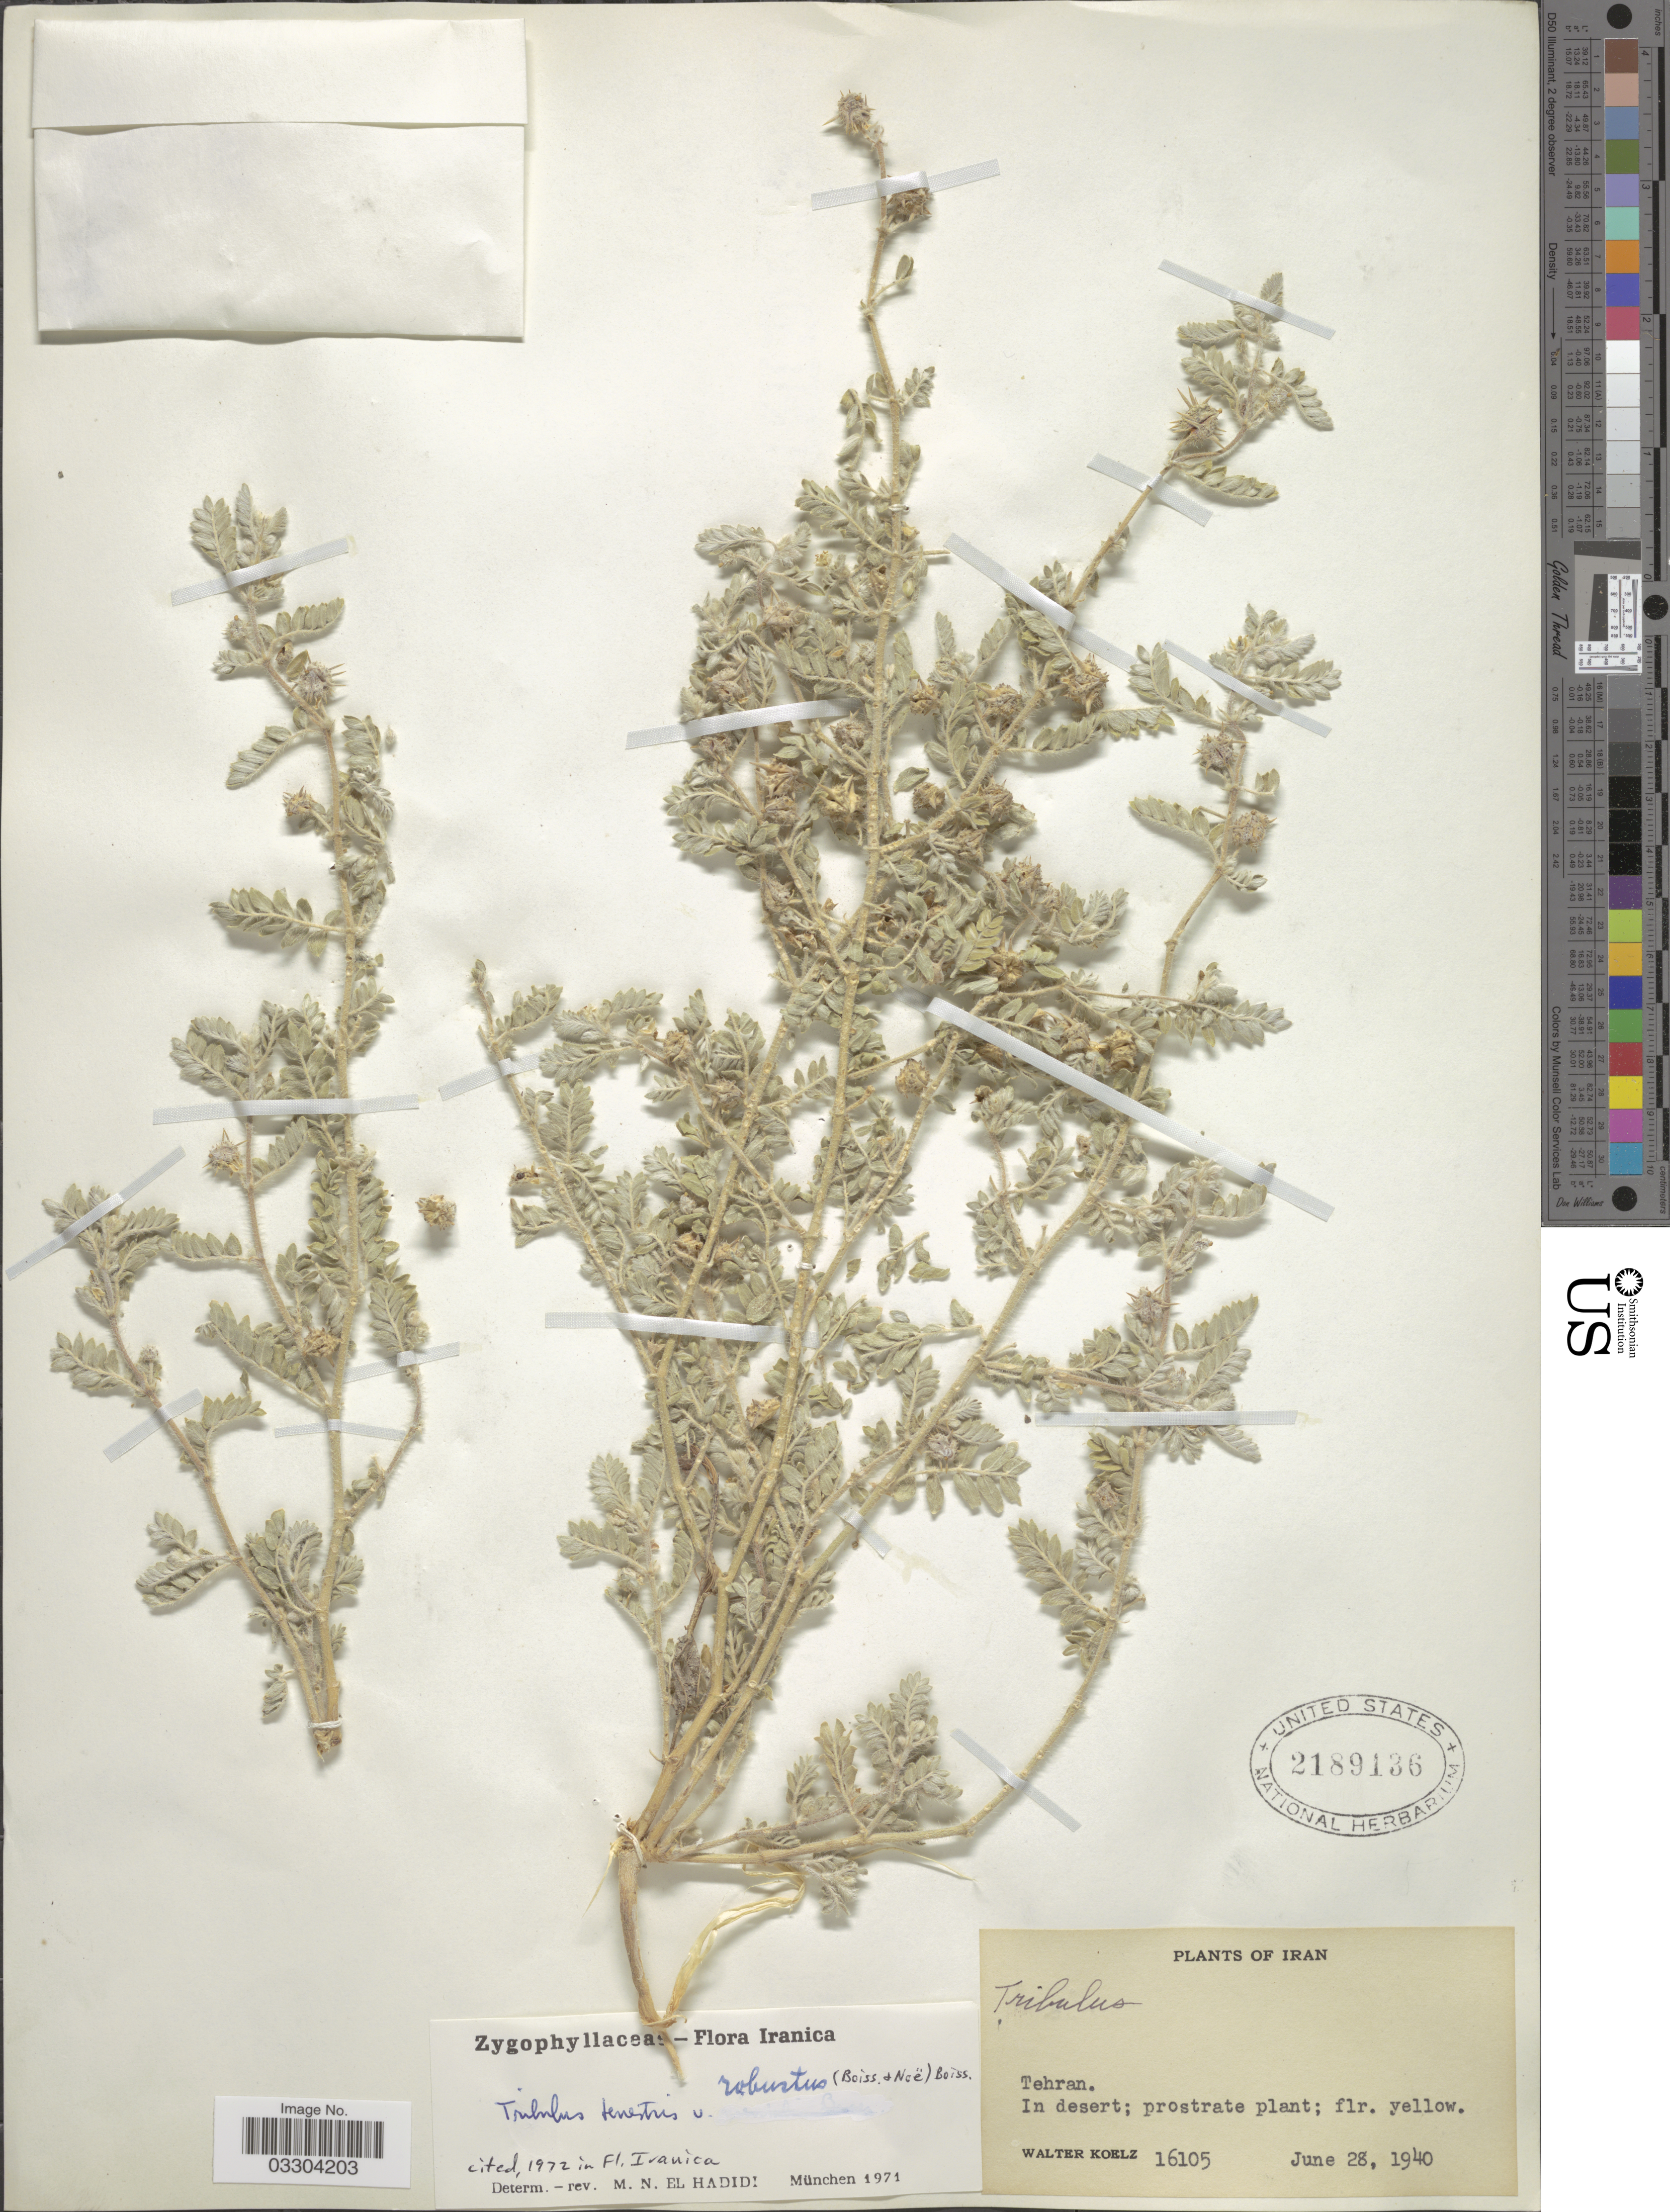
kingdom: Plantae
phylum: Tracheophyta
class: Magnoliopsida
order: Zygophyllales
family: Zygophyllaceae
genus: Tribulus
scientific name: Tribulus terrestris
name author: L.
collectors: W. N. Koelz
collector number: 16105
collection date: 1940-06-28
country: Iran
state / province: Tehran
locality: Tehran.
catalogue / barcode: US 2189136